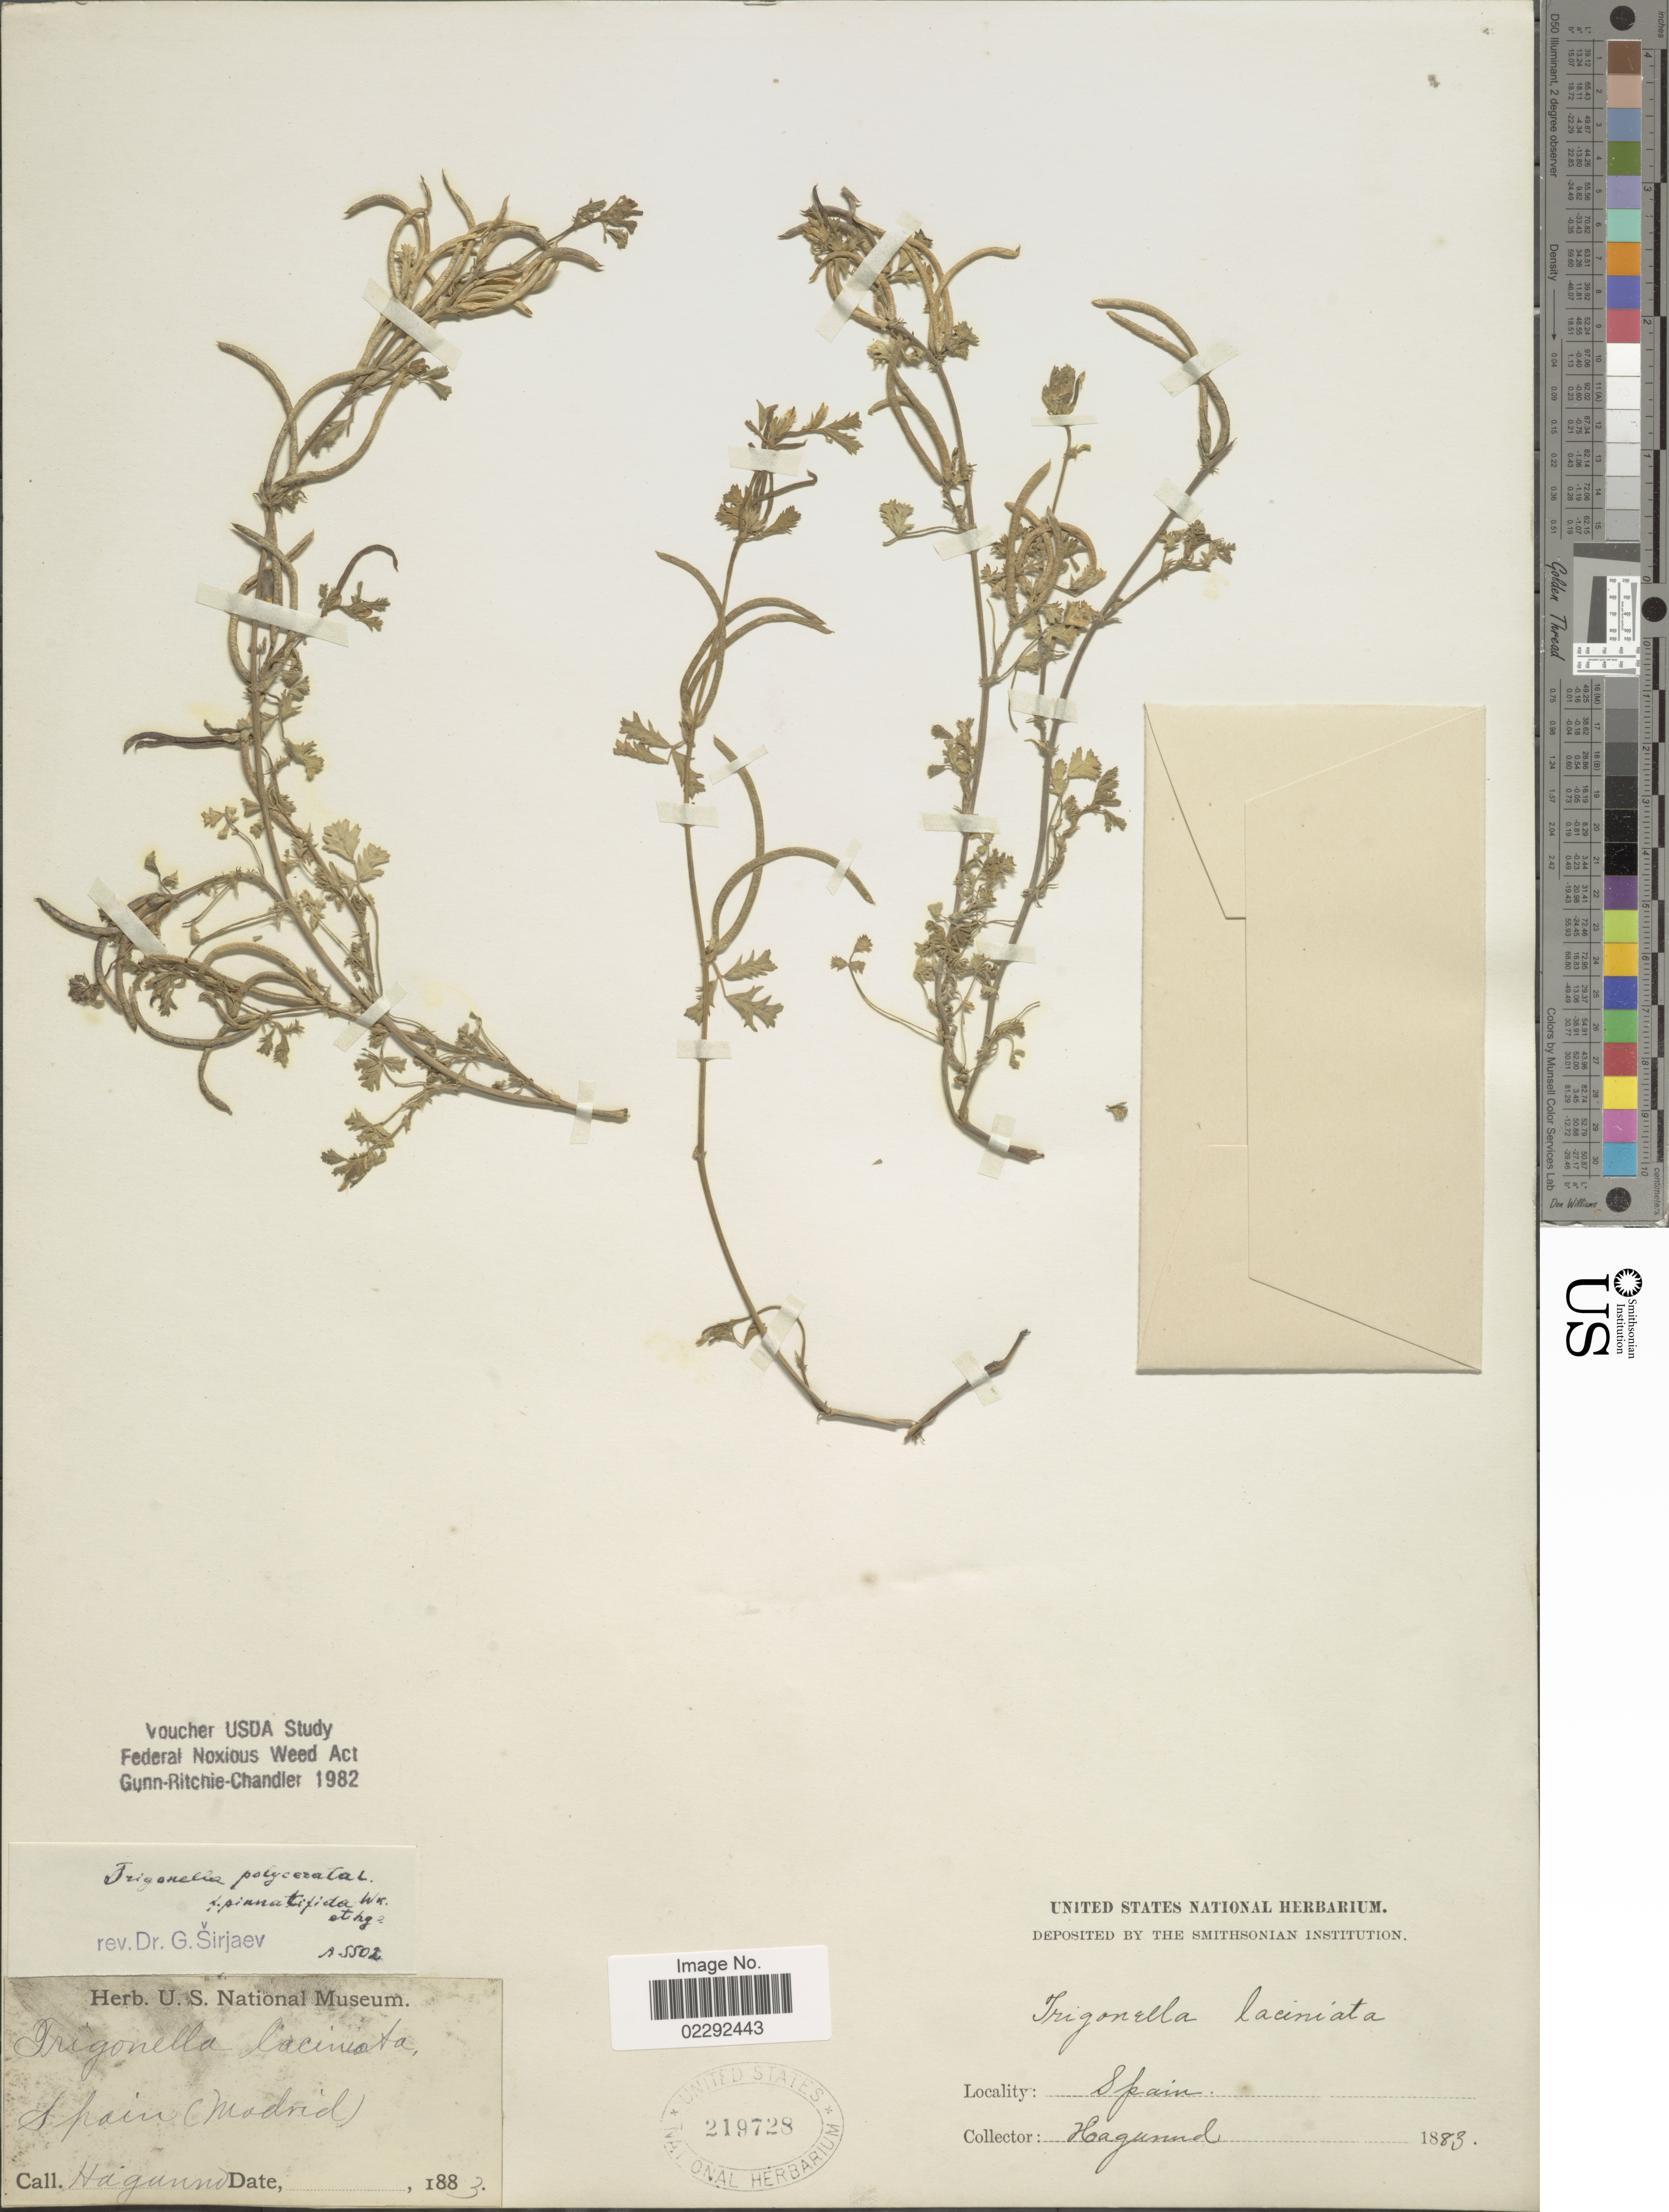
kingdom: Plantae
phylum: Tracheophyta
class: Magnoliopsida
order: Fabales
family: Fabaceae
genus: Trigonella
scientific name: Trigonella polycerata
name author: M. Bieb.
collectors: Hagunnd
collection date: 1883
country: Spain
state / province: Madrid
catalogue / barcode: US 219728